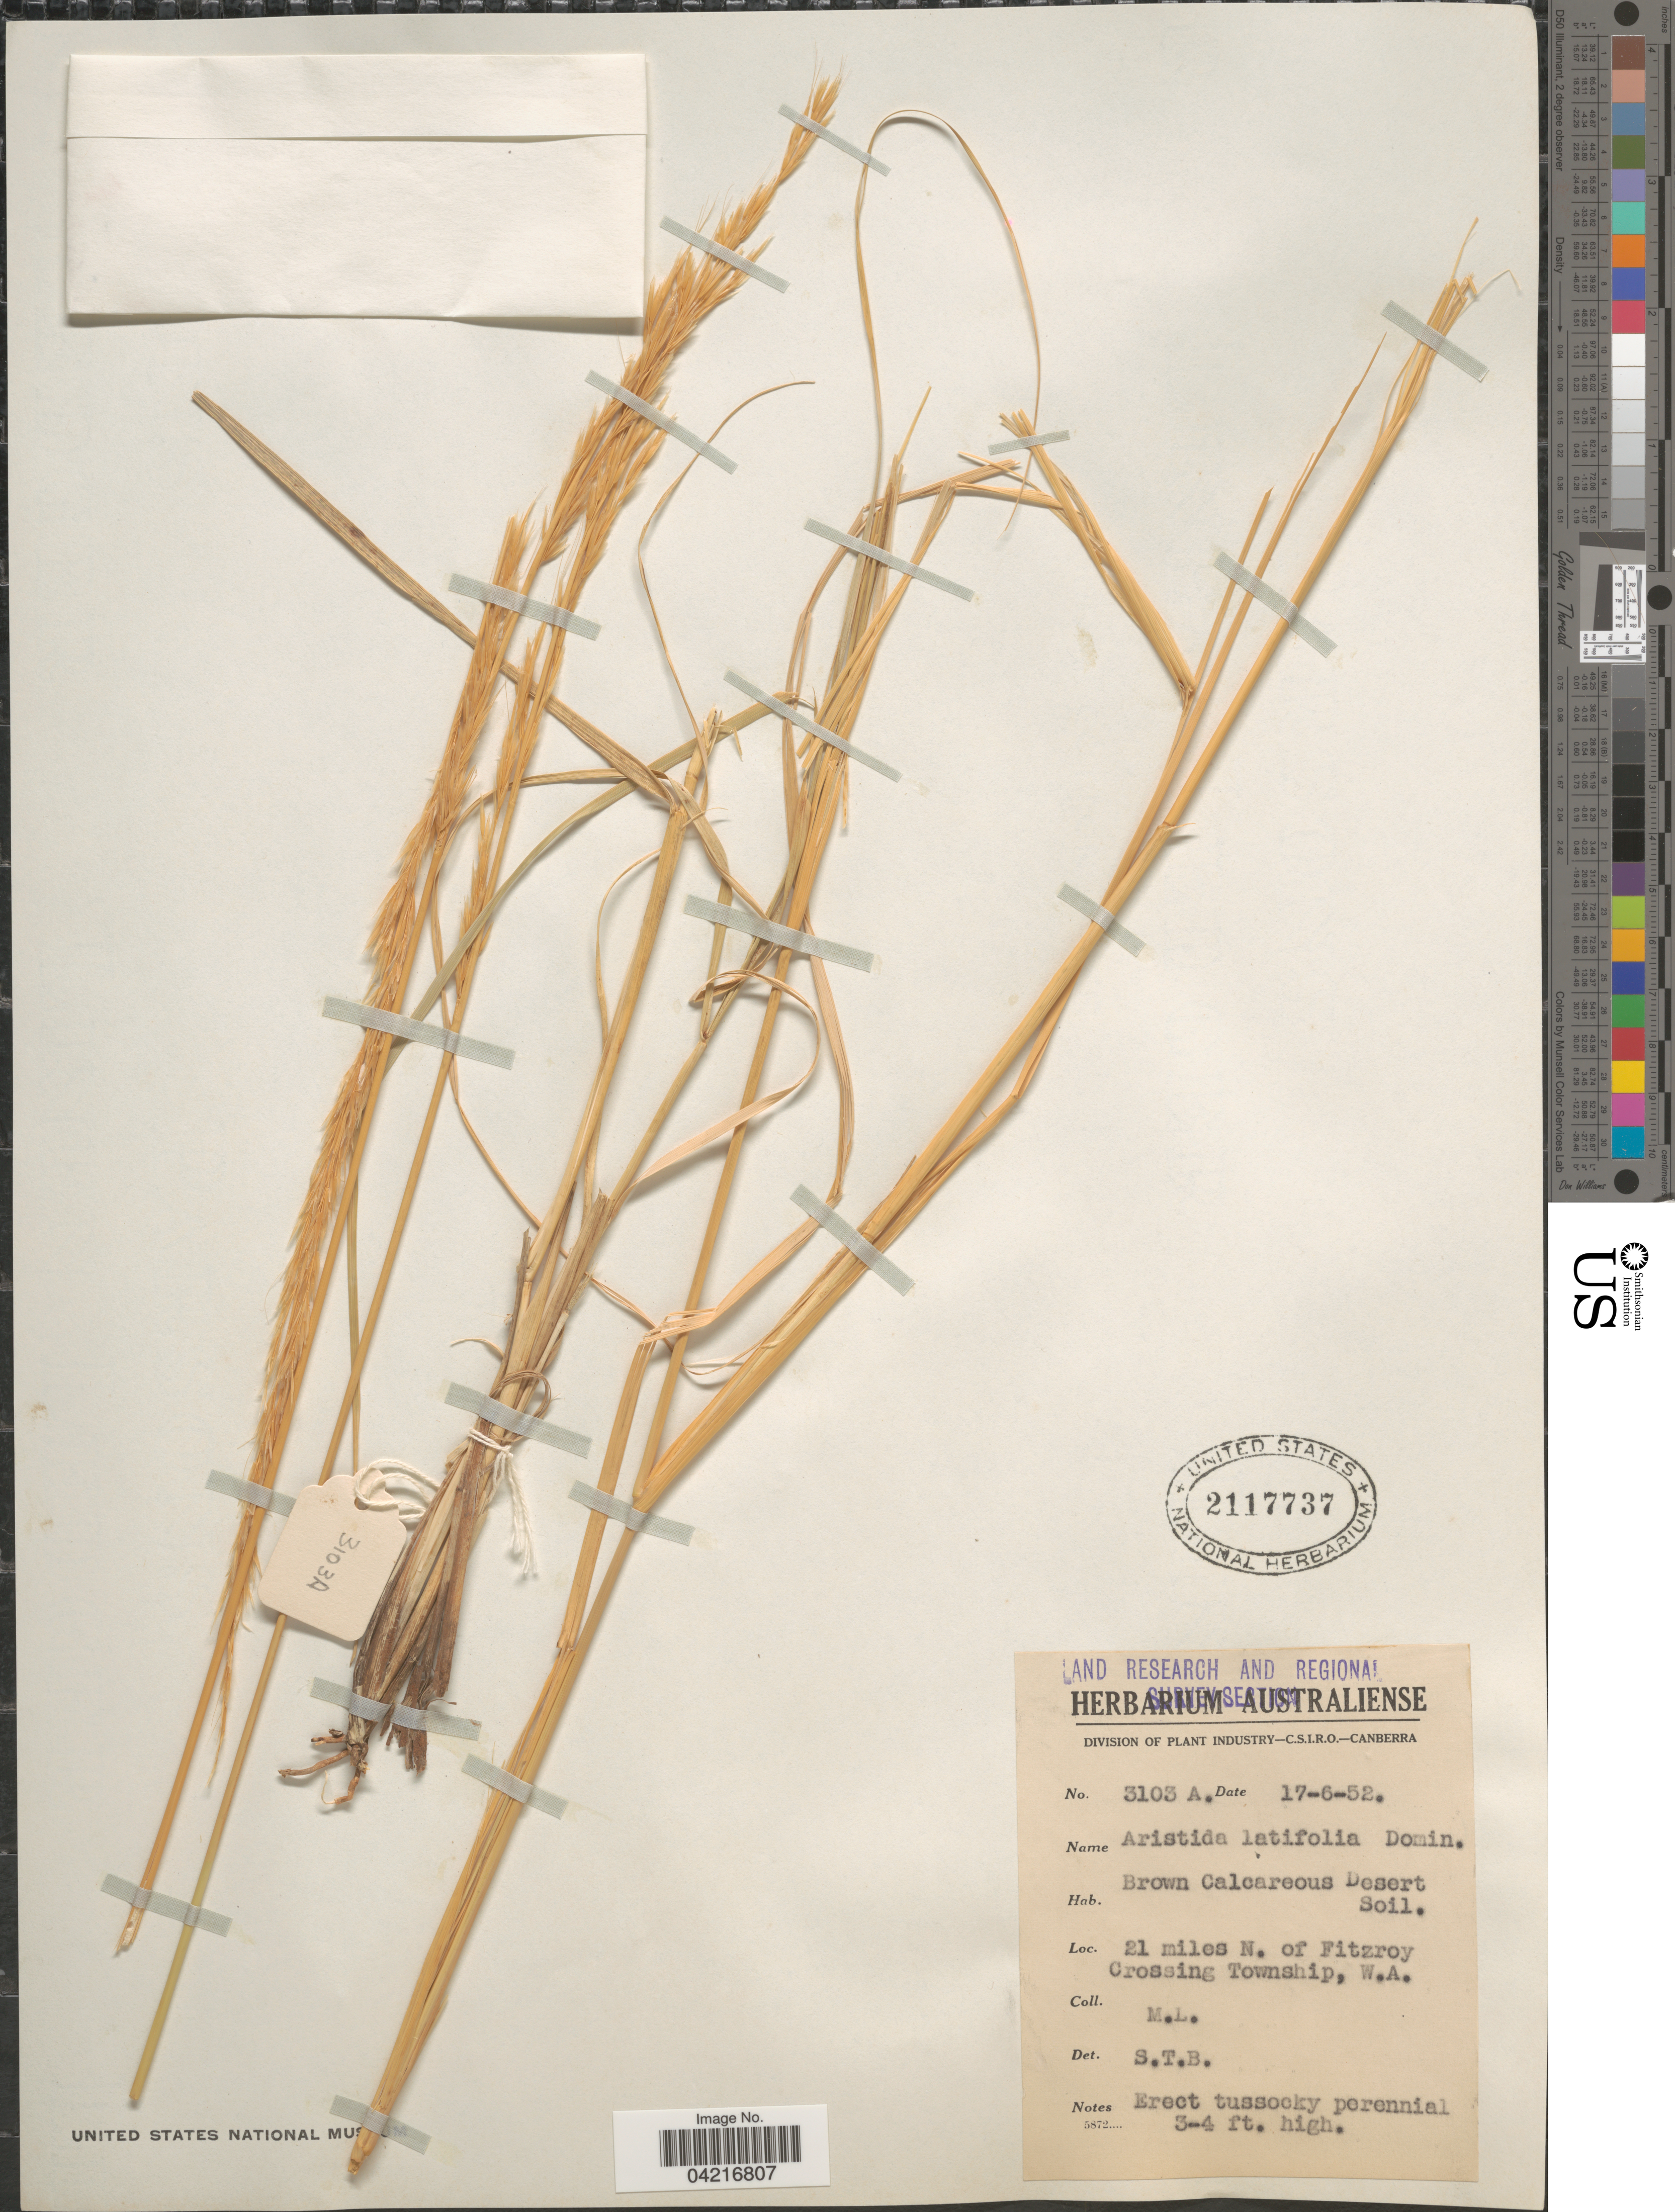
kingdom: Plantae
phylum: Tracheophyta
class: Liliopsida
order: Poales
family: Poaceae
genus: Aristida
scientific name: Aristida latifolia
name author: Domin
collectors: M. L.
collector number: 3103A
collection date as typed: Transcribed d/m/y: 17/6/52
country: Australia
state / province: Western Australia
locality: Land Research and Regional Survey [illegible text]. 21 miles N. of Fitzroy Crossing Township.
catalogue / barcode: US 2117737